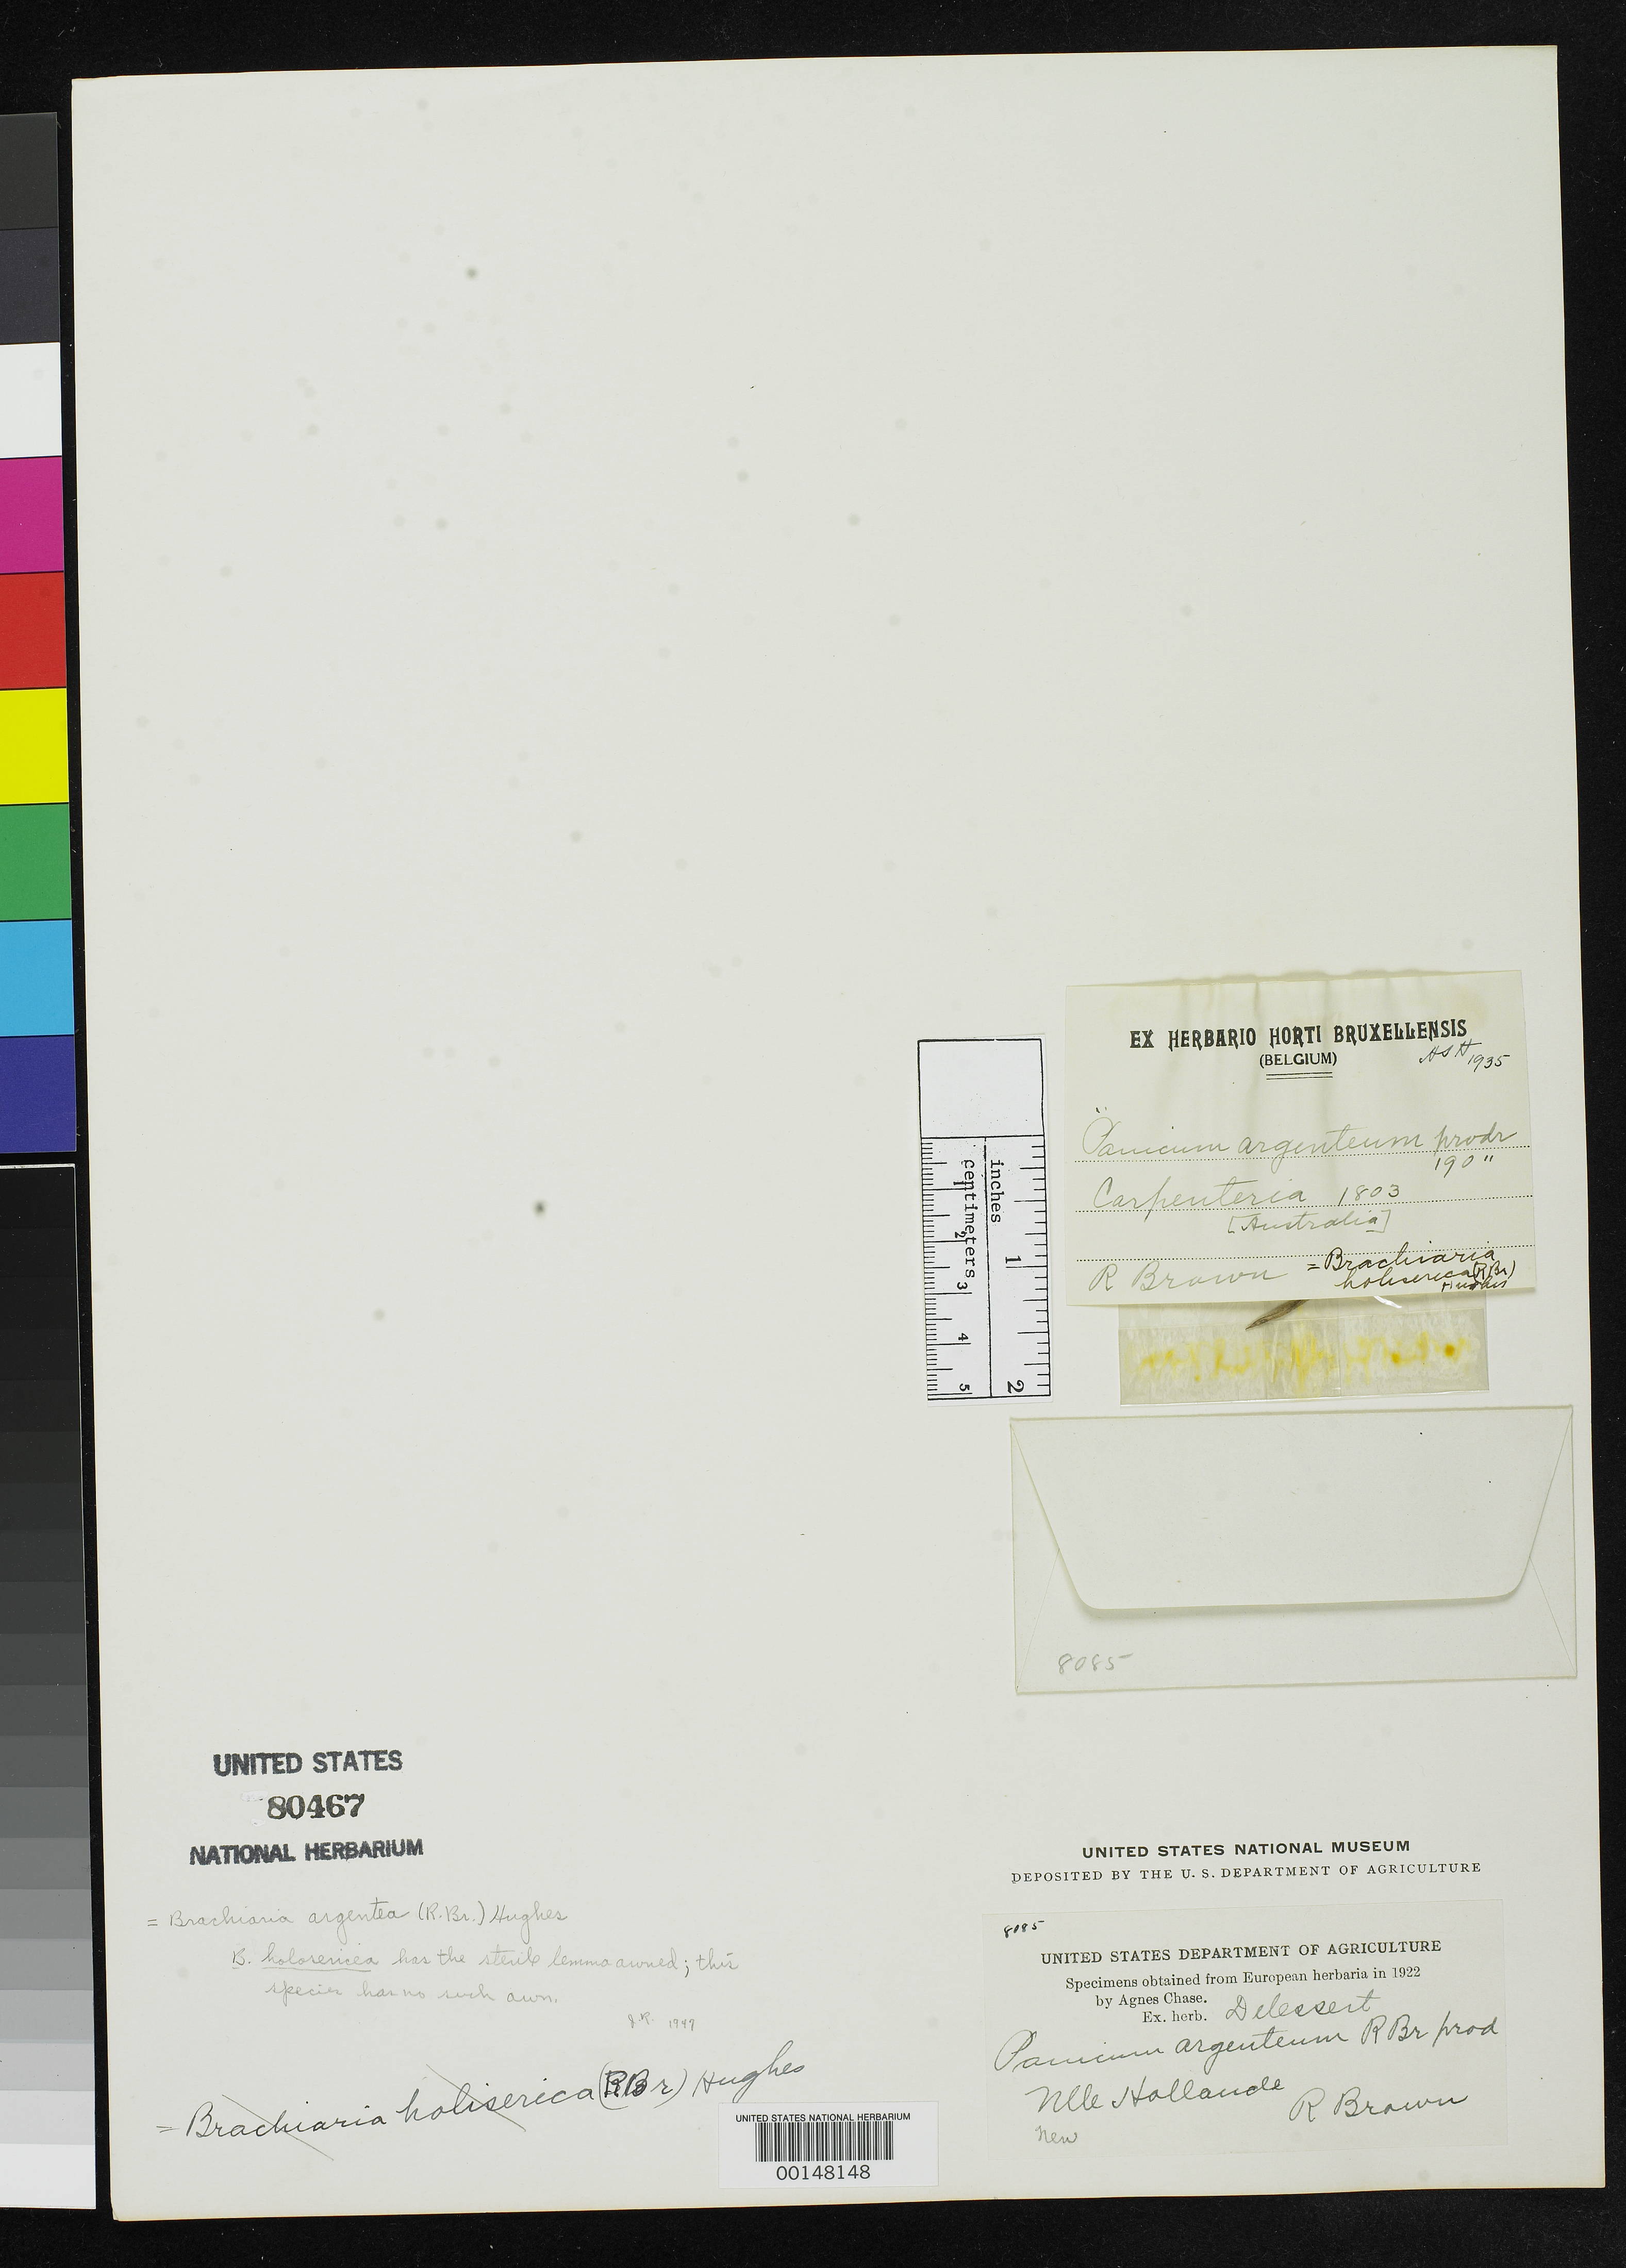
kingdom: Plantae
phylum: Tracheophyta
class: Liliopsida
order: Poales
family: Poaceae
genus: Panicum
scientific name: Panicum argenteum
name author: R. Br.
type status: Type Fragment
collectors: W. T. Aiton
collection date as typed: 1803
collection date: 1803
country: Australia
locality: Carpentaria.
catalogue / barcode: US 80467